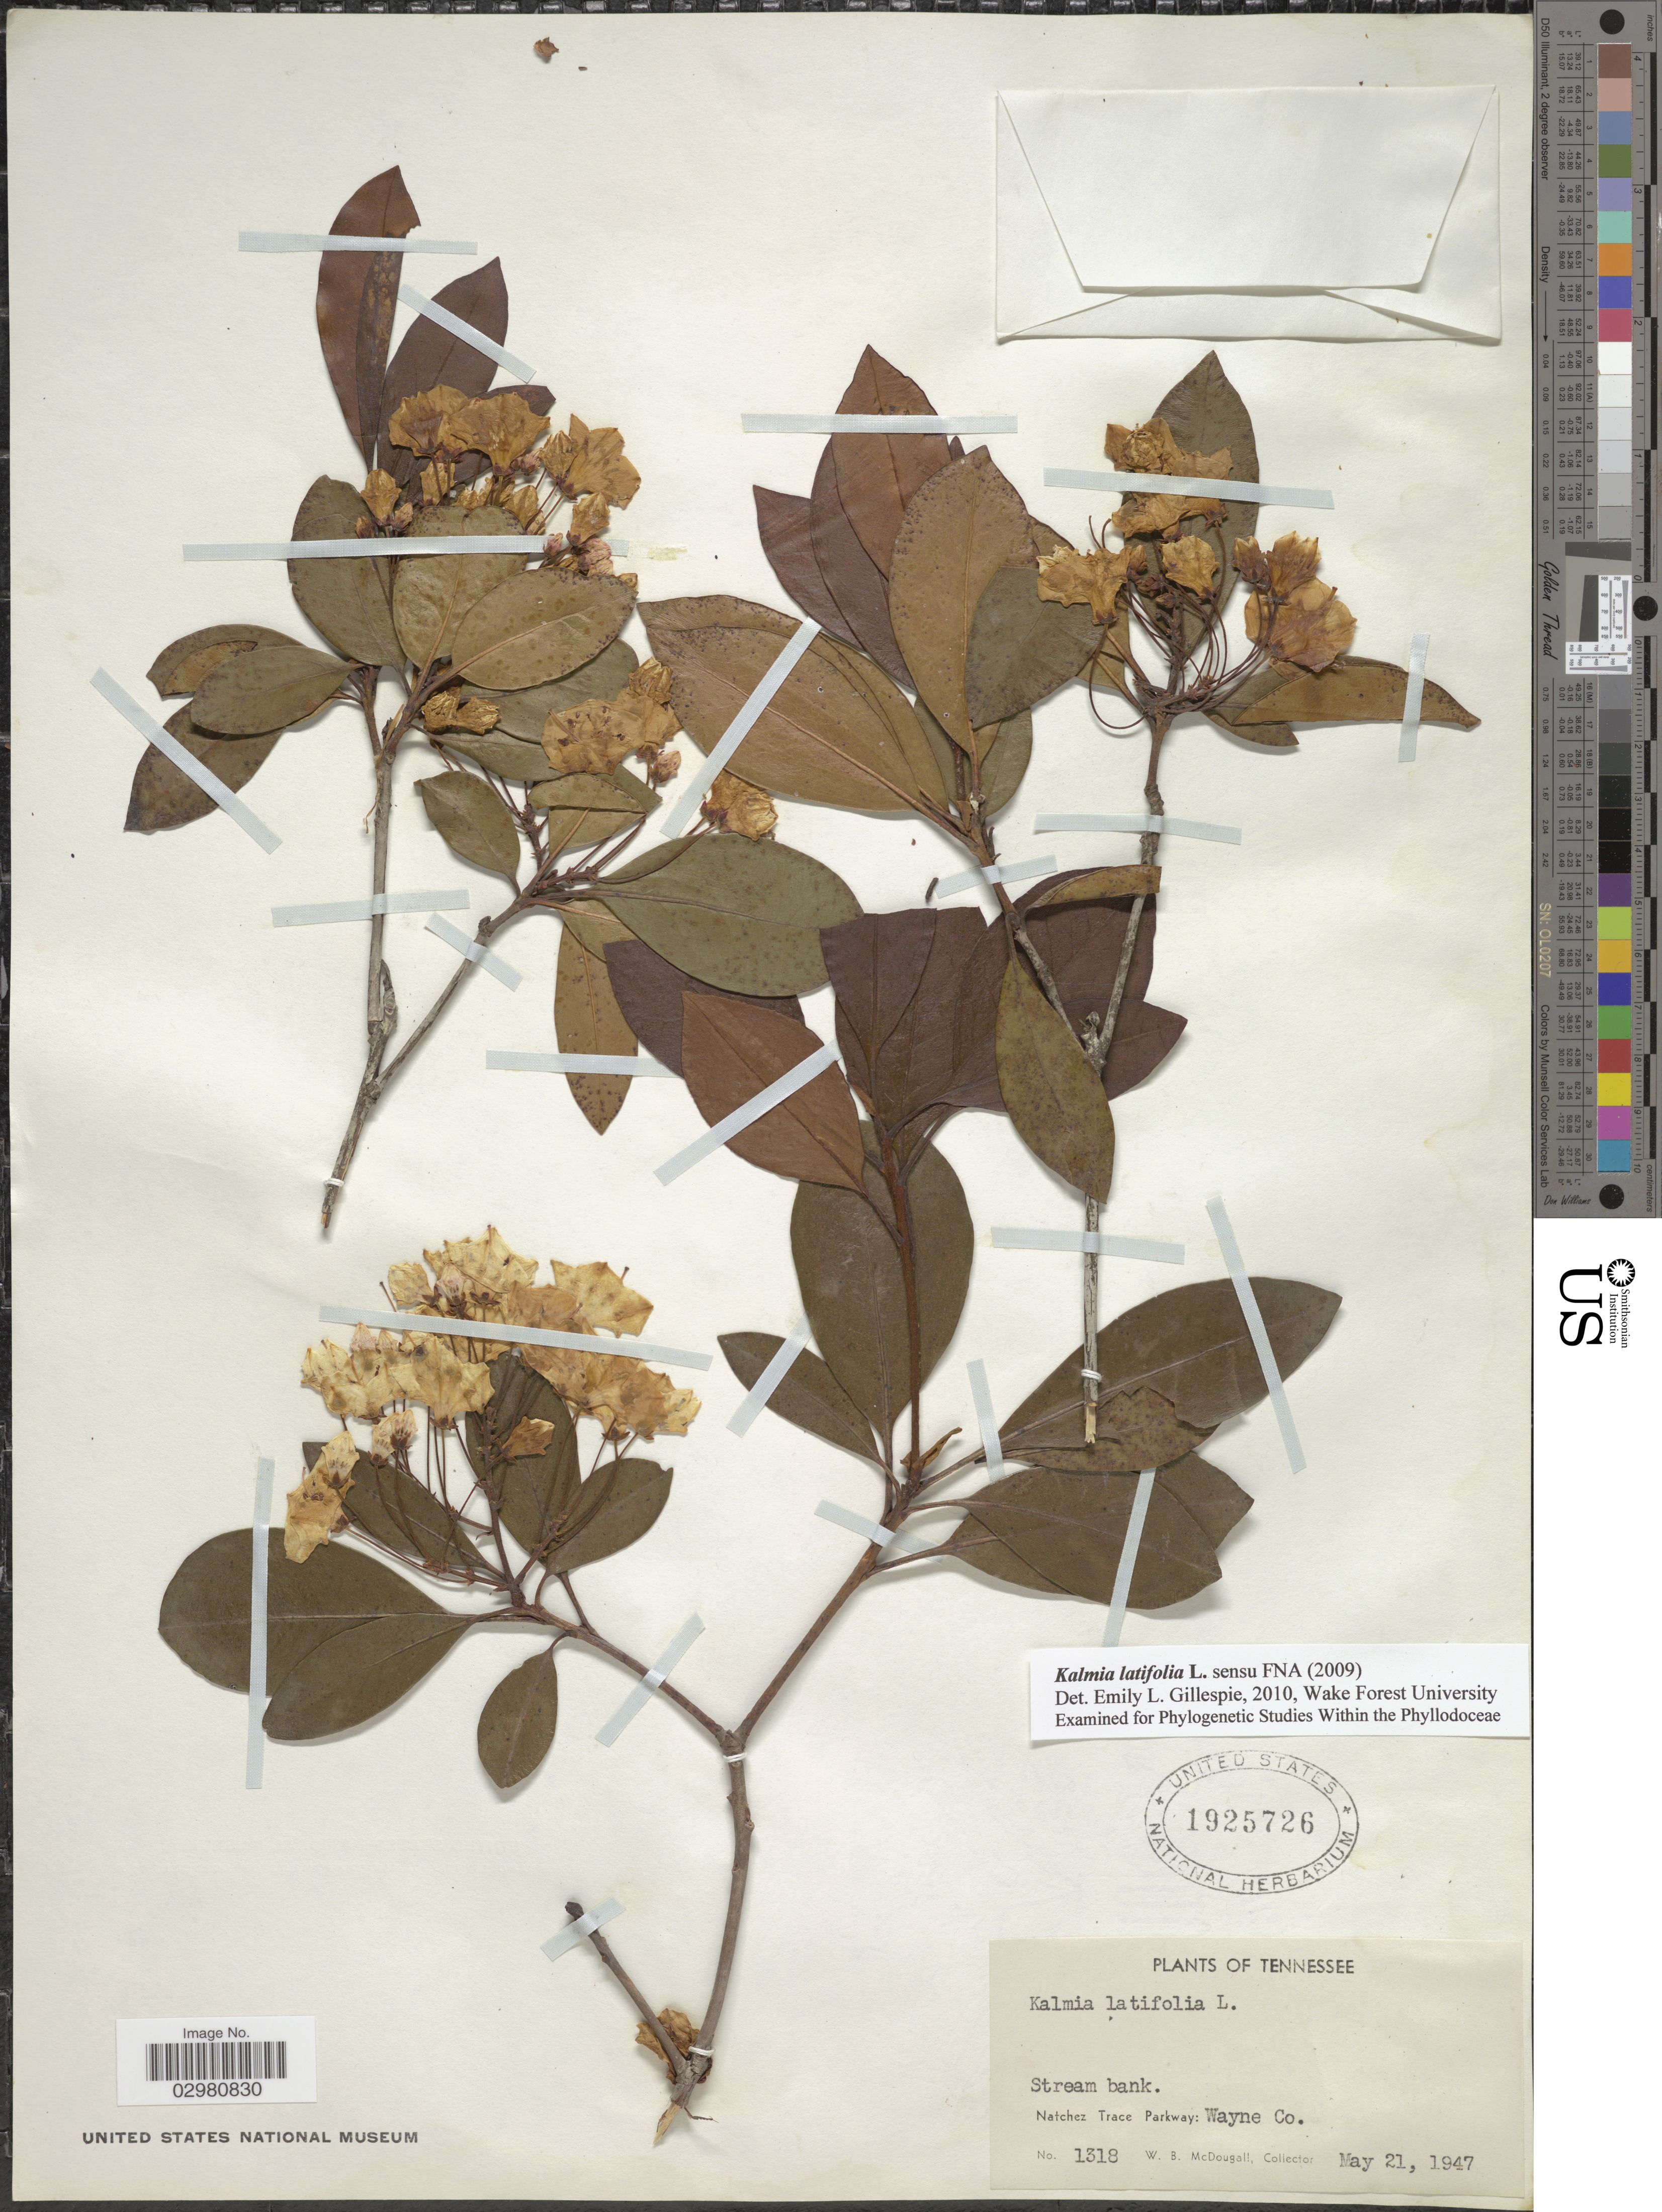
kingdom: Plantae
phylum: Tracheophyta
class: Magnoliopsida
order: Ericales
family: Ericaceae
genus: Kalmia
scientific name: Kalmia latifolia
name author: L.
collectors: W. B. McDougall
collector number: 1318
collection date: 1947-05-21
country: United States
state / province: Tennessee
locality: Natchez Trace Parkway: Wayne Co.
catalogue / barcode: US 1925726